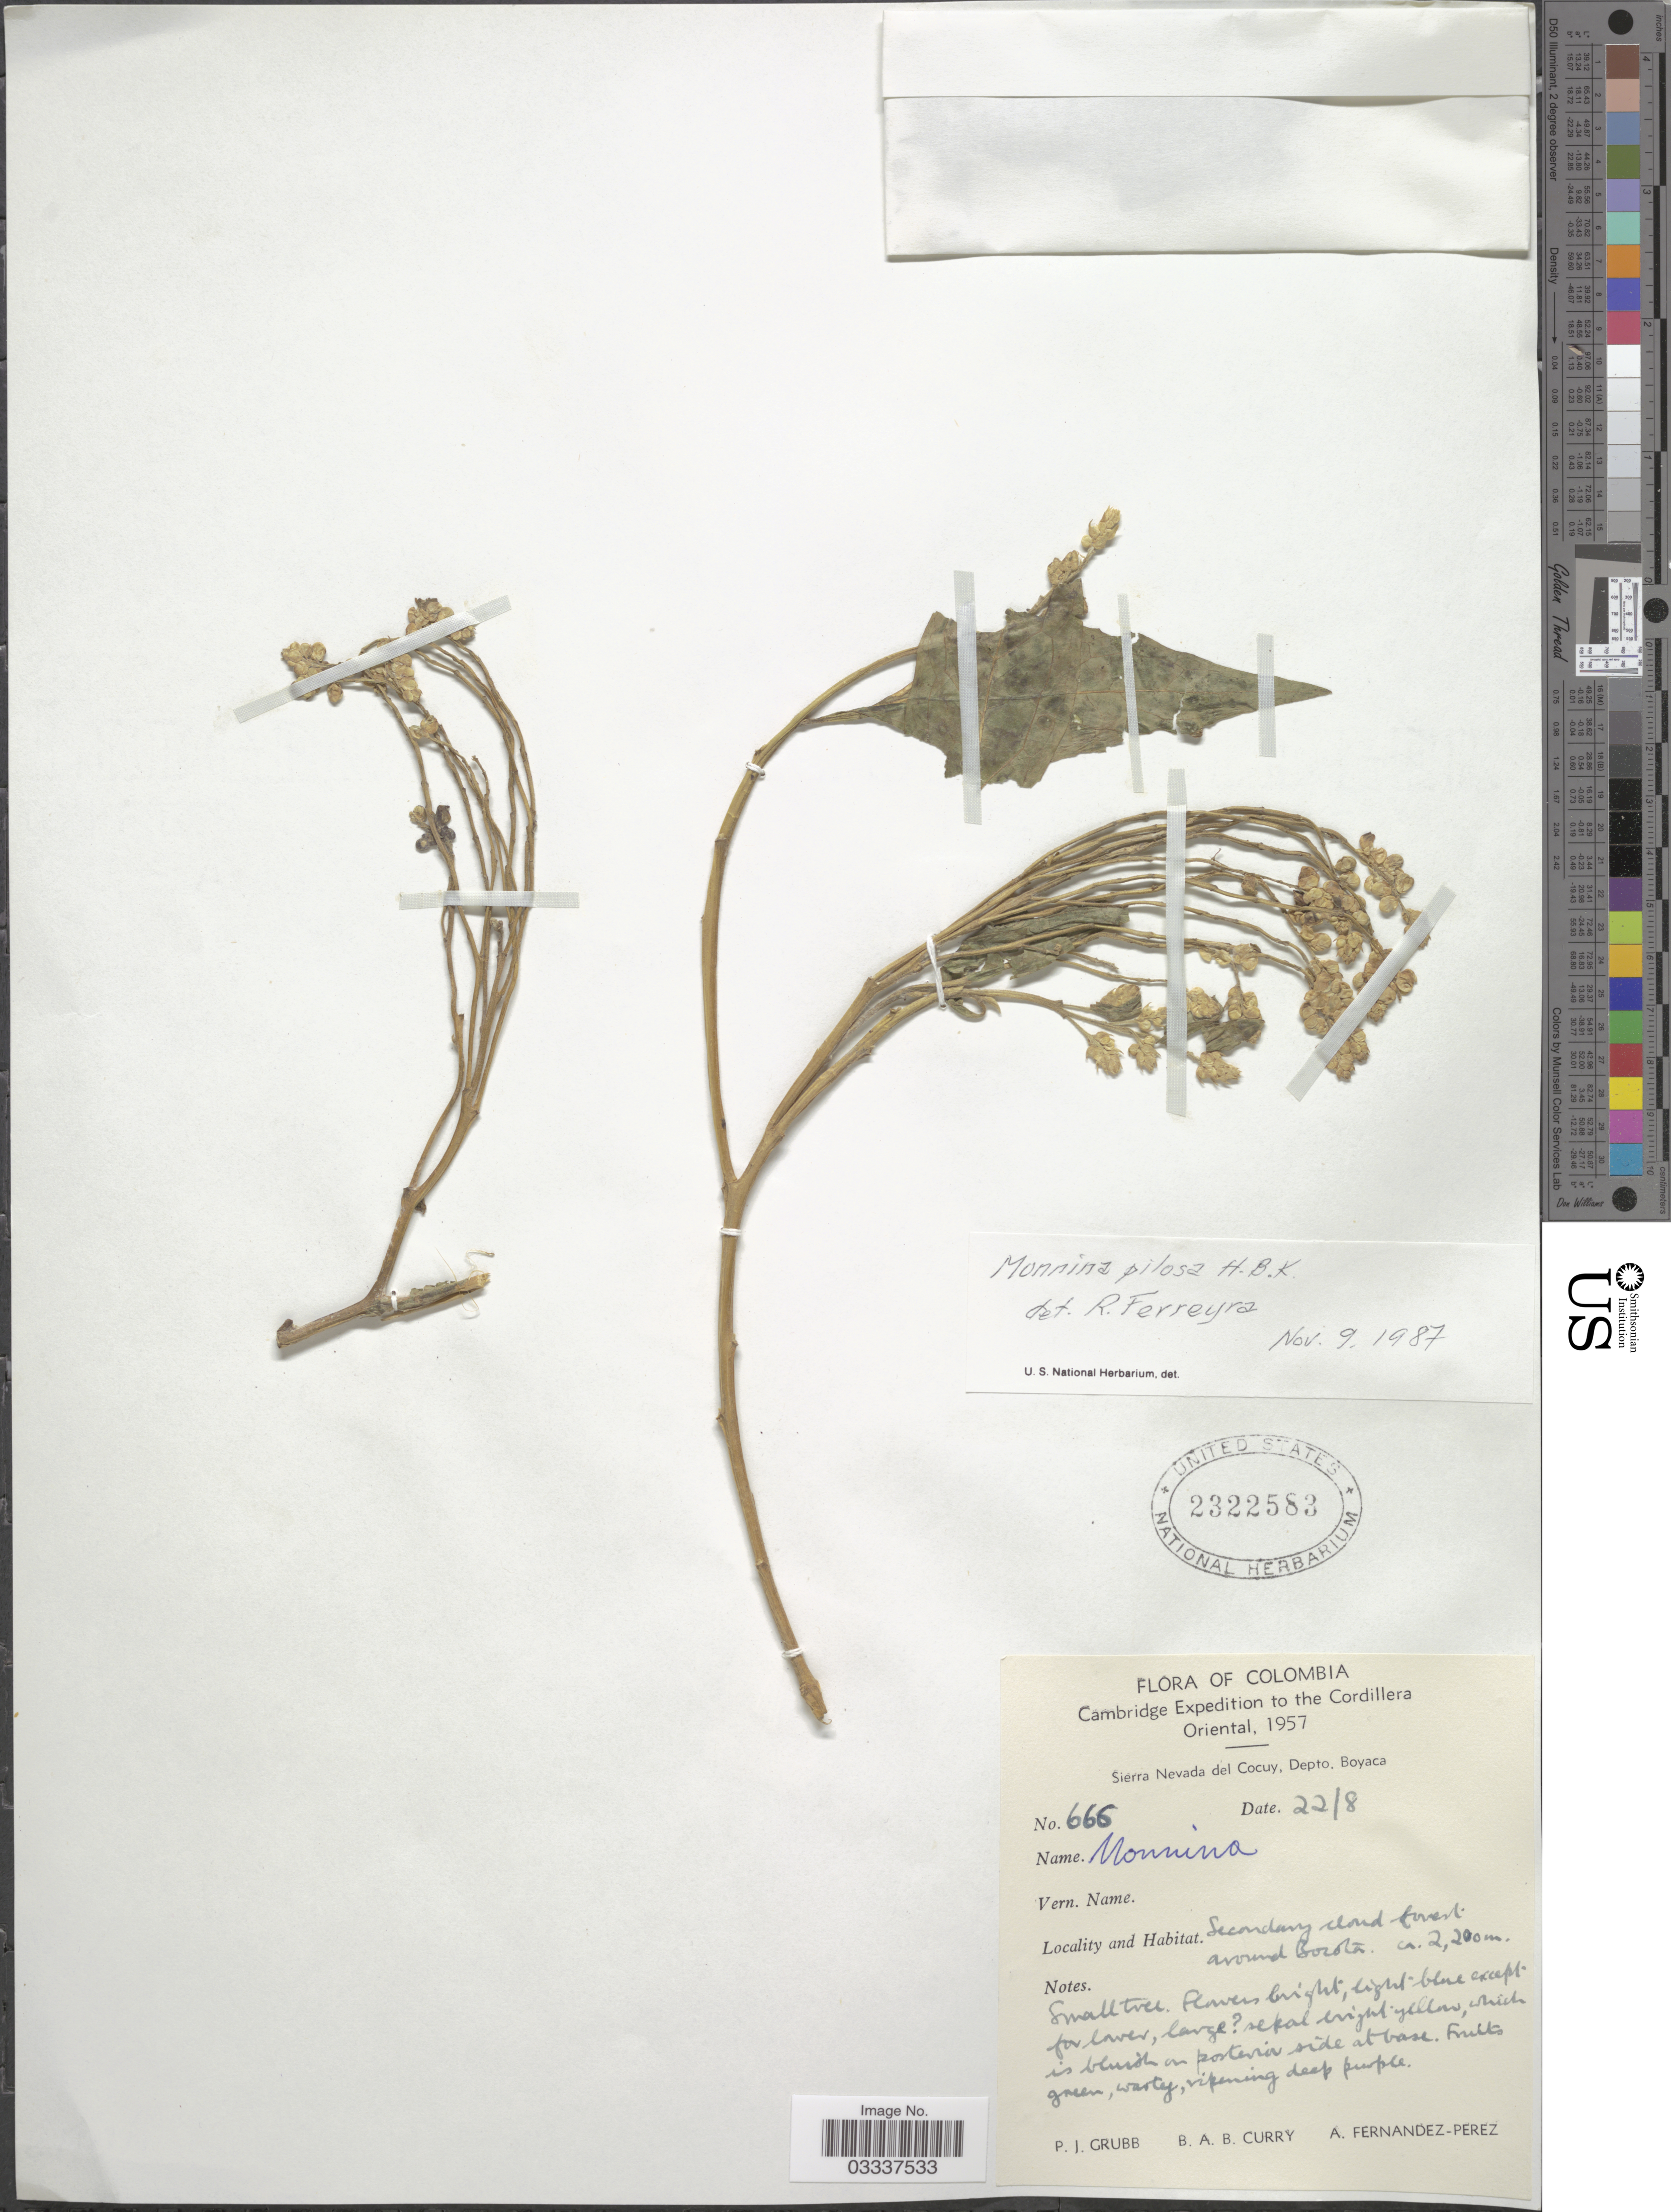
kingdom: Plantae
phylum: Tracheophyta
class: Magnoliopsida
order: Fabales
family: Polygalaceae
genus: Monnina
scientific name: Monnina hirta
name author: (Bonpl.) B. Eriksen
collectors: P. J. Grubb, B. A. B. Curry & A. Fernández-Pérez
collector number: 665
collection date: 1957-08-22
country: Colombia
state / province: Boyacá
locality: Cordillera Oriental, Sierra Nevada del Cocuy, Depto. de Boyaca, Secondary cloud forest around Bocota.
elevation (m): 2200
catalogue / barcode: US 2322583